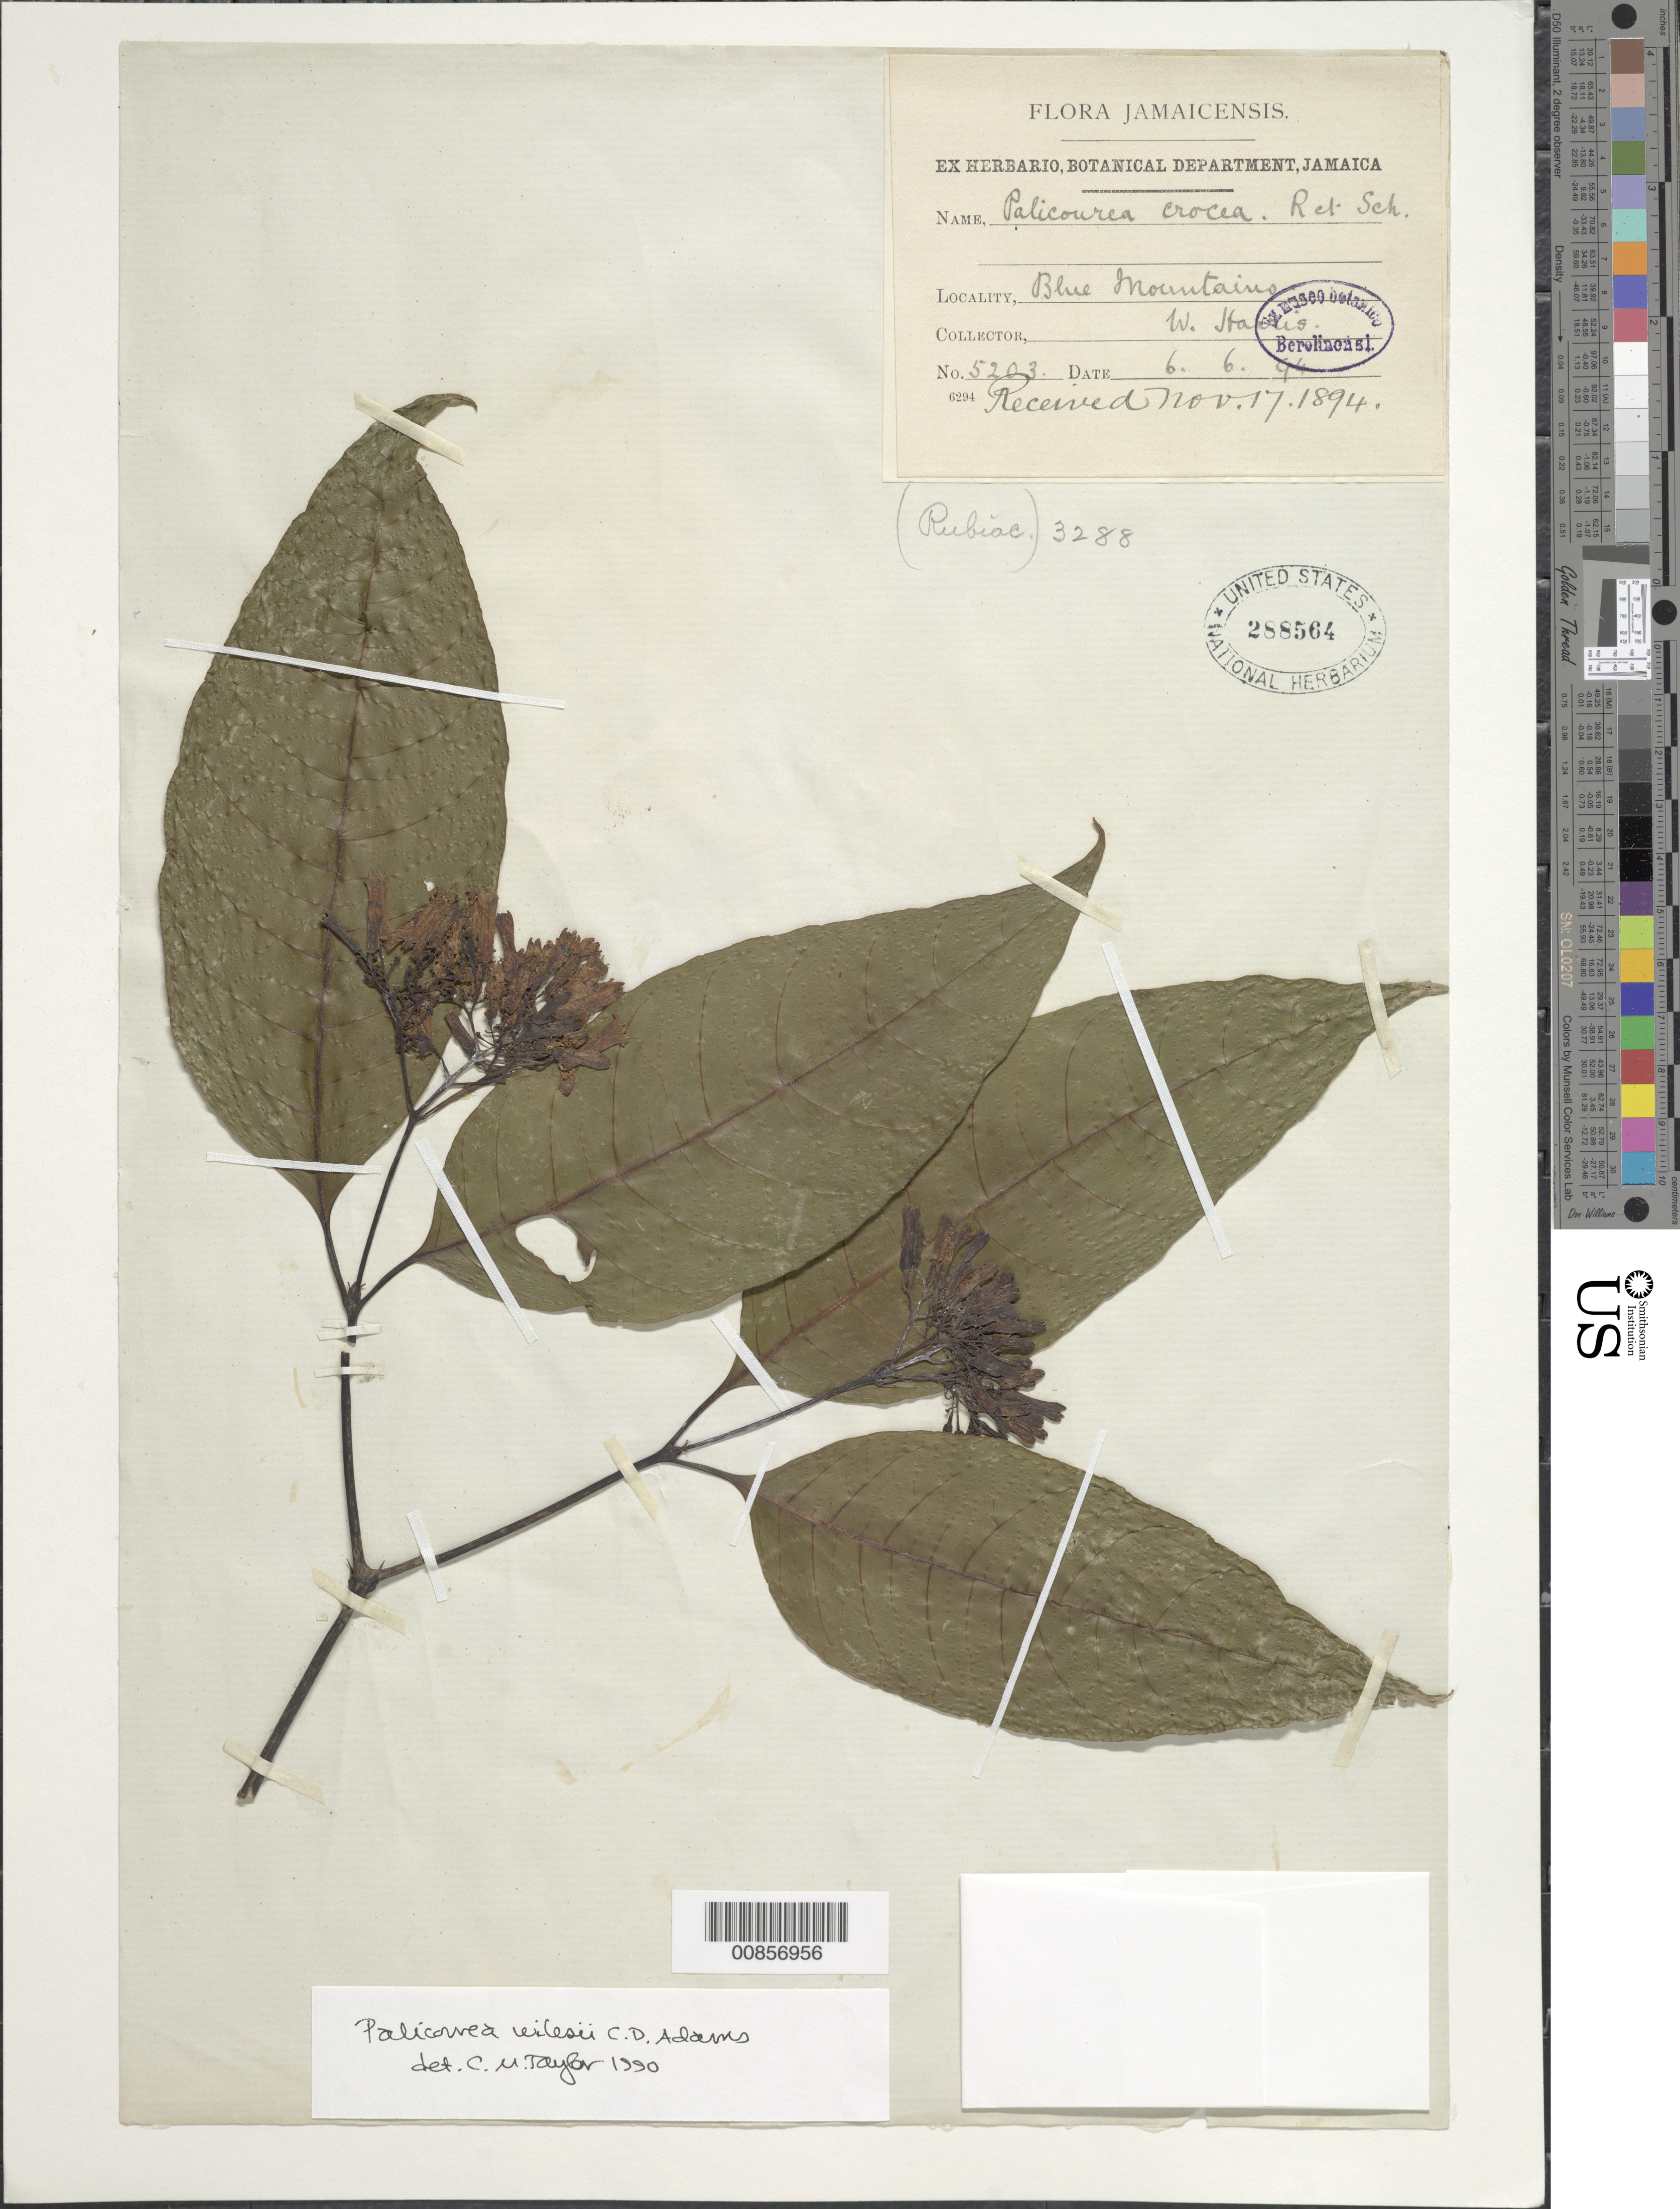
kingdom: Plantae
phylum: Tracheophyta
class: Magnoliopsida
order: Gentianales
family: Rubiaceae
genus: Palicourea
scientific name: Palicourea wilesii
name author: C.D. Adams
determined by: Taylor, Charlotte M.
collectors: W. H. Harris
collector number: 5203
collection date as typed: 06 Jun 1894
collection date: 1894-06-06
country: Jamaica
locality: Blue Mountains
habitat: Montane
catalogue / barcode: US 288564